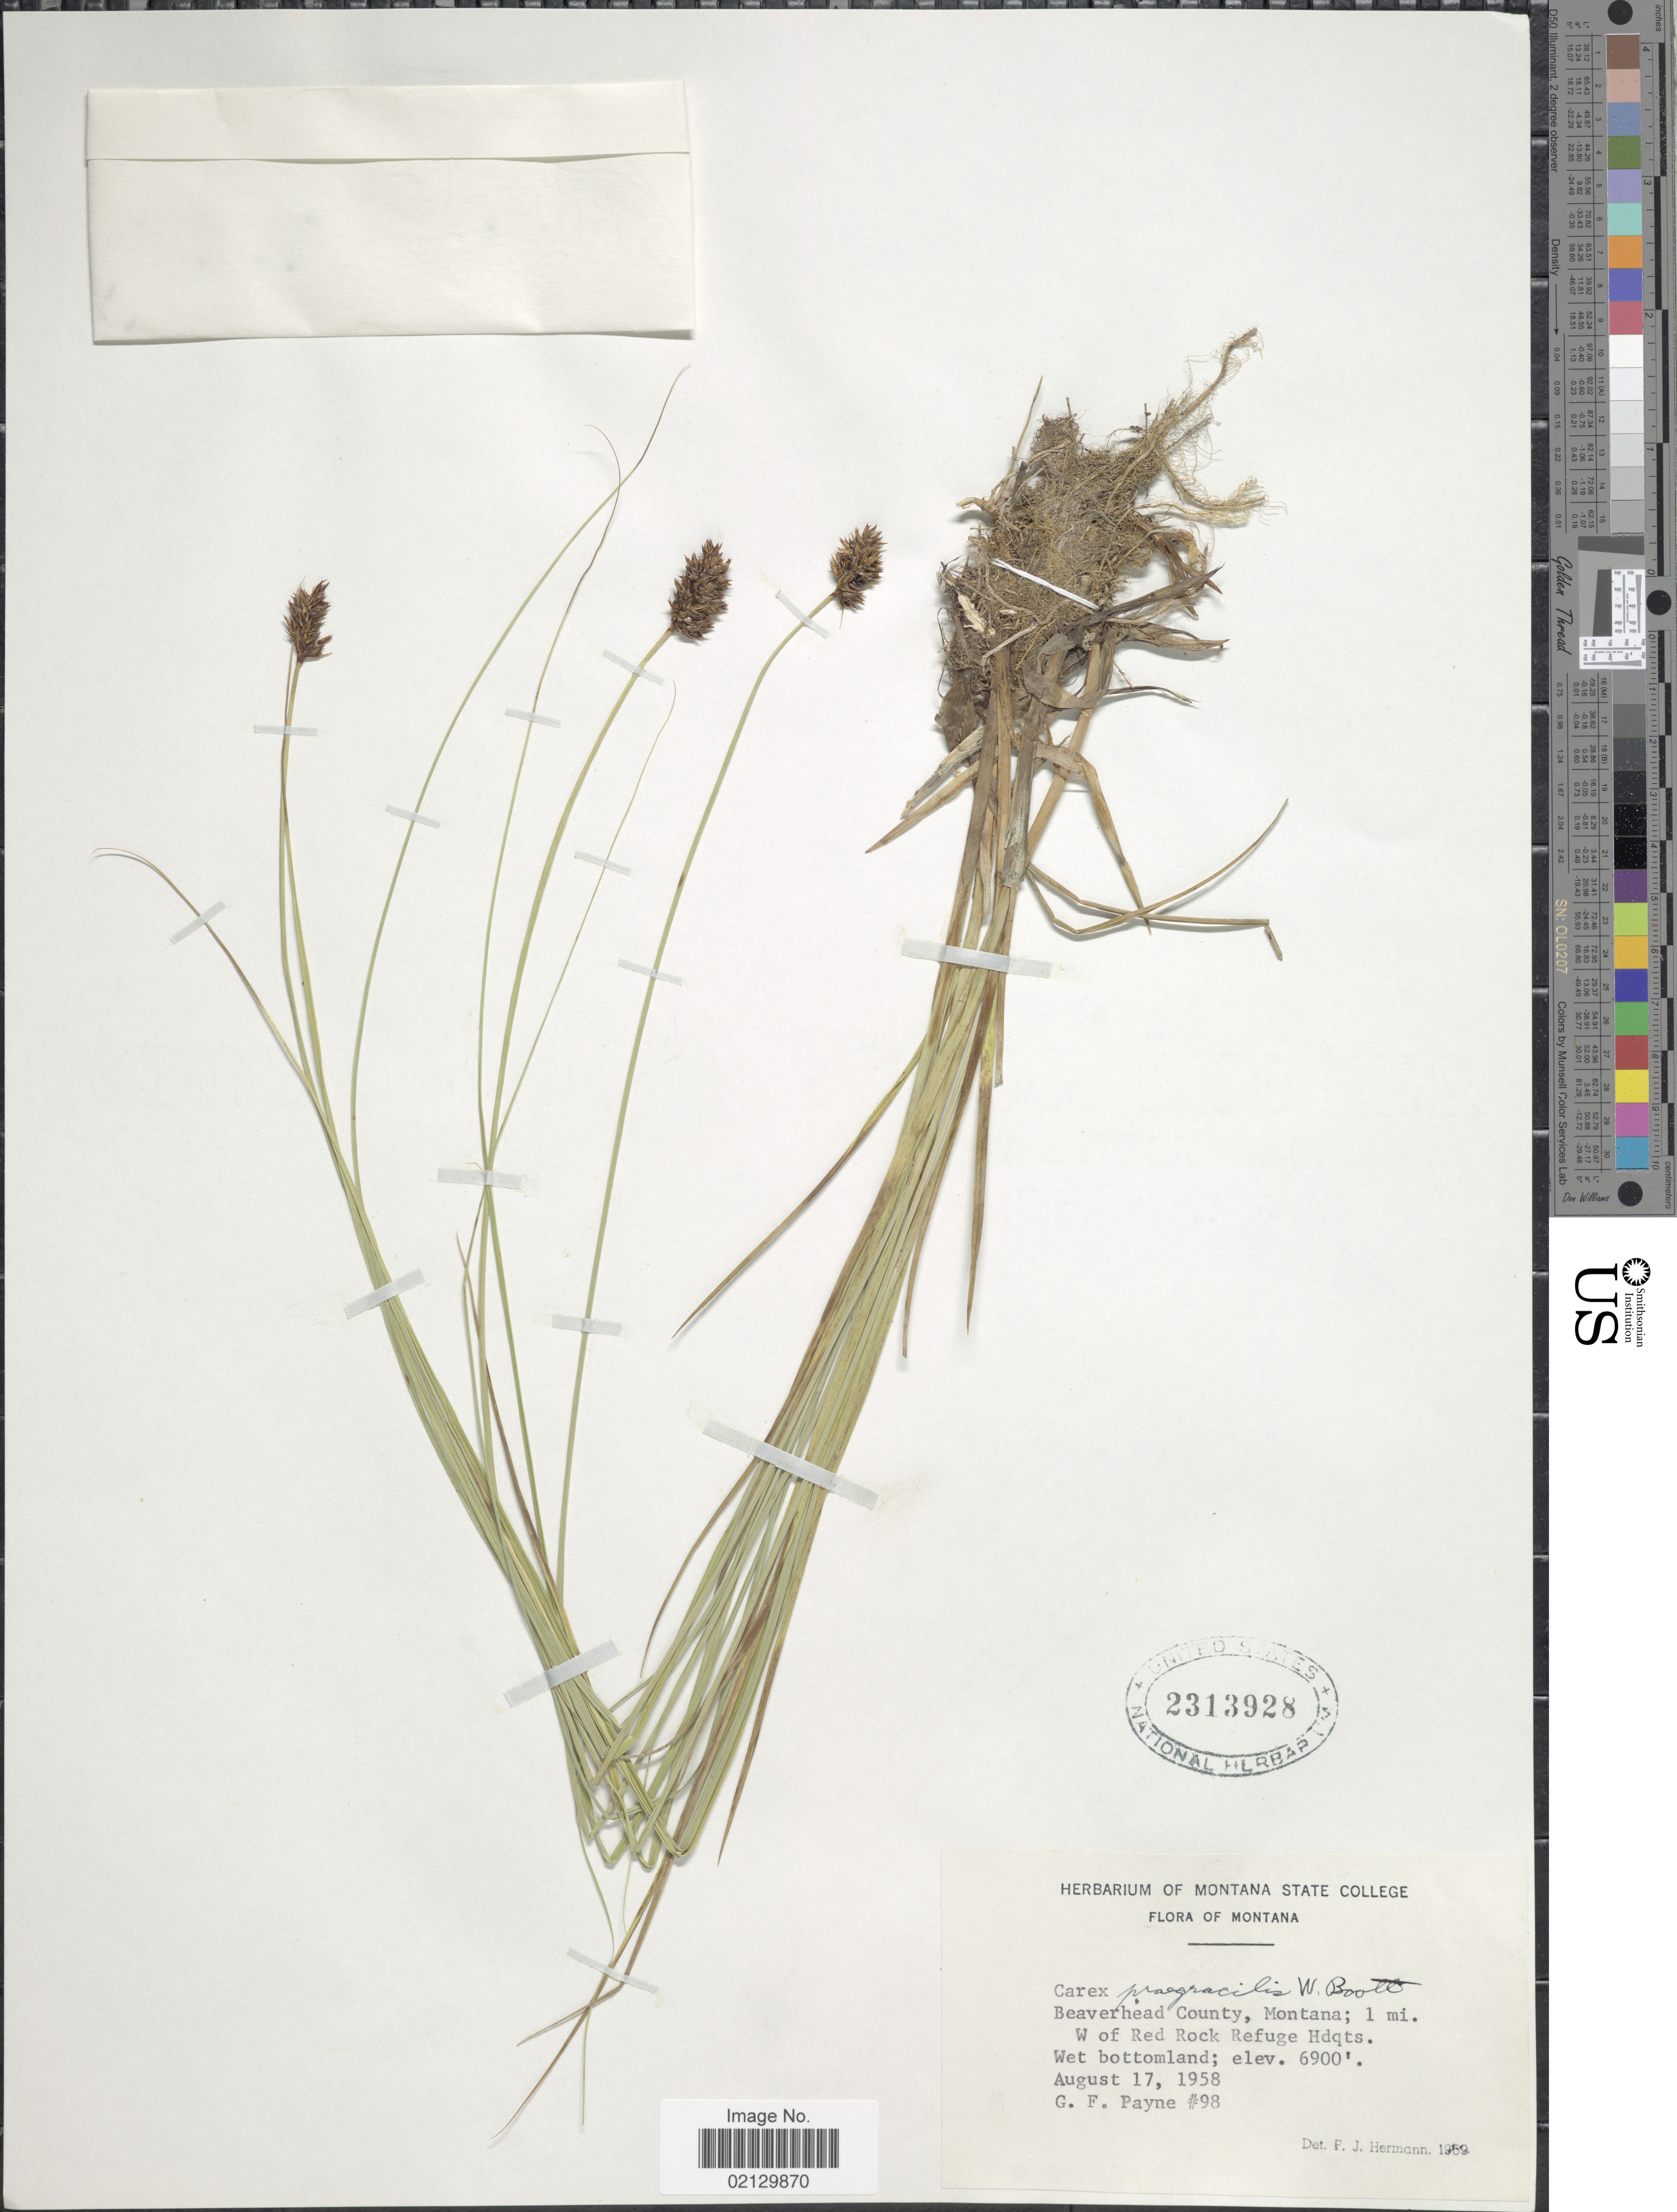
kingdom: Plantae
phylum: Tracheophyta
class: Liliopsida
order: Poales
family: Cyperaceae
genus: Carex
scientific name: Carex praegracilis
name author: W. Boott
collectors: G. Payne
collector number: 98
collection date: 1958-08-17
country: United States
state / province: Montana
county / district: Beaverhead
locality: Montana; 1 mi. W of Red Rock Refuge Hdqts. Wet bottomland.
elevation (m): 2103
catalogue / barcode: US 2313928